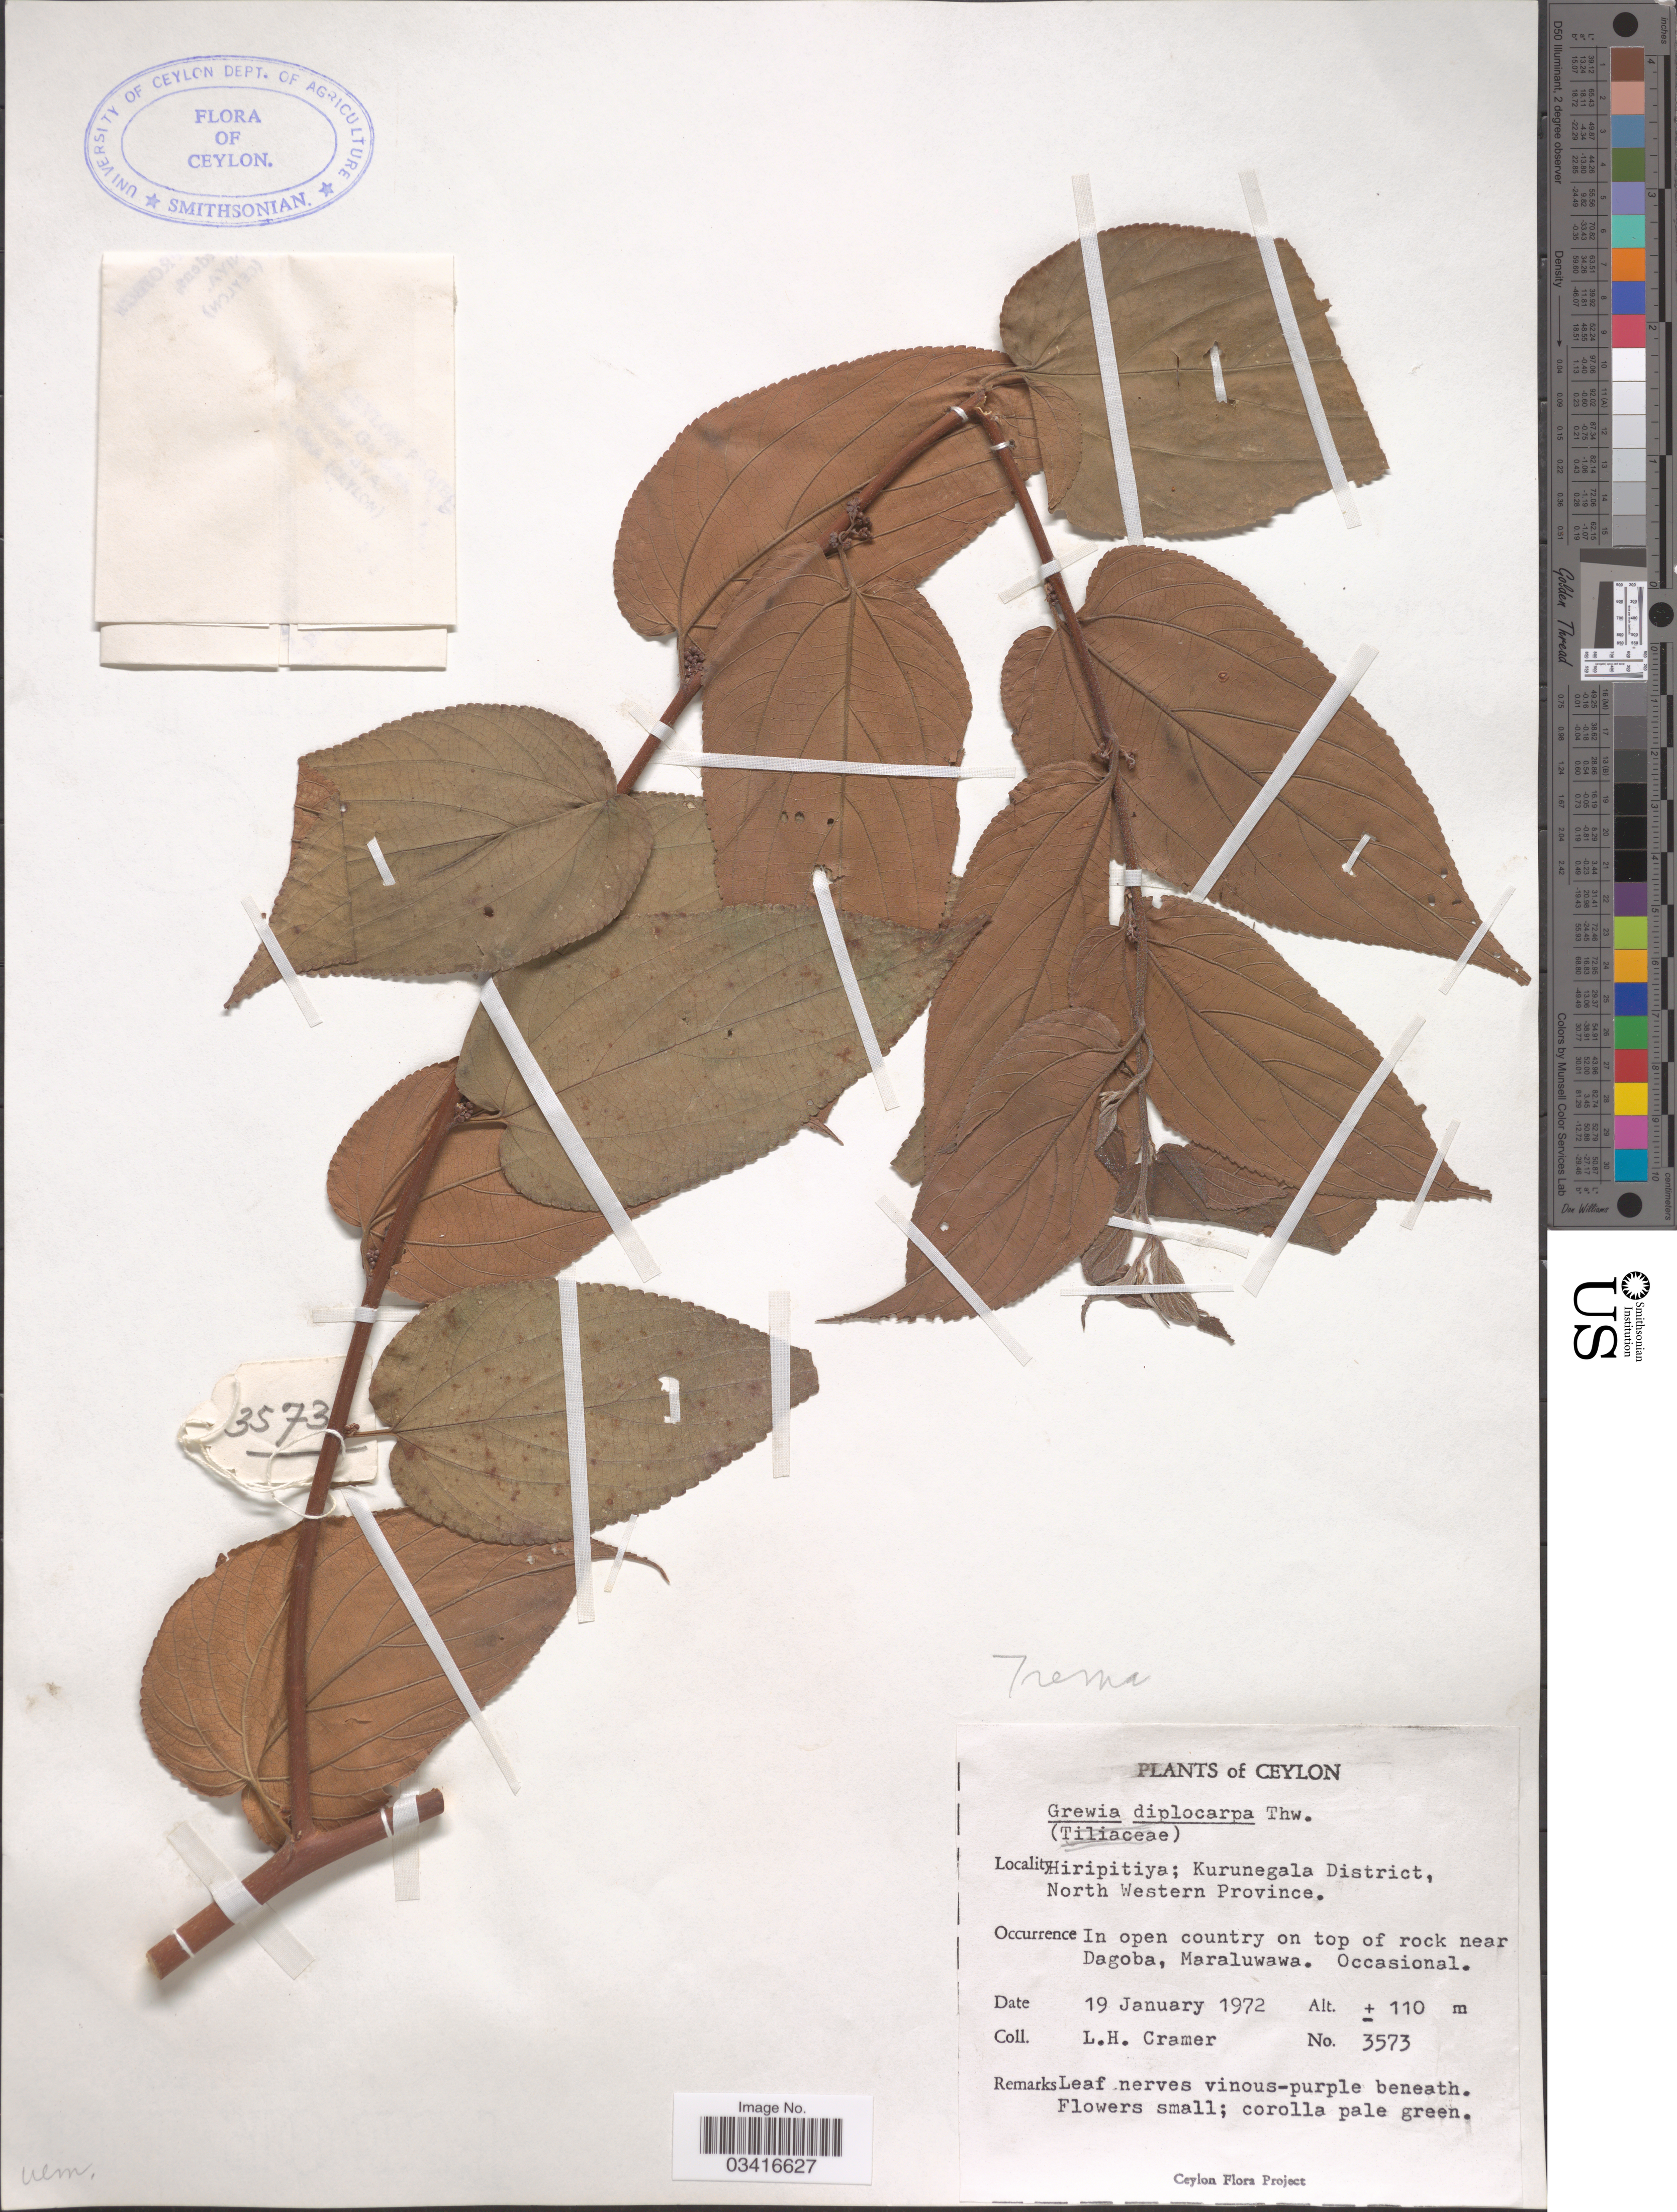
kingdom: Plantae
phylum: Tracheophyta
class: Magnoliopsida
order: Rosales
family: Cannabaceae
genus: Trema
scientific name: Trema orientale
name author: (L.) Blume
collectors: L. H. Cramer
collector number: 3573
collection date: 1972-01-19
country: Sri Lanka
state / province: North Western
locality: Ceylon. Hiripitiya; Kurunegala District. In open country on top of rock near Dagoba, Maraluwawa.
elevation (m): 110